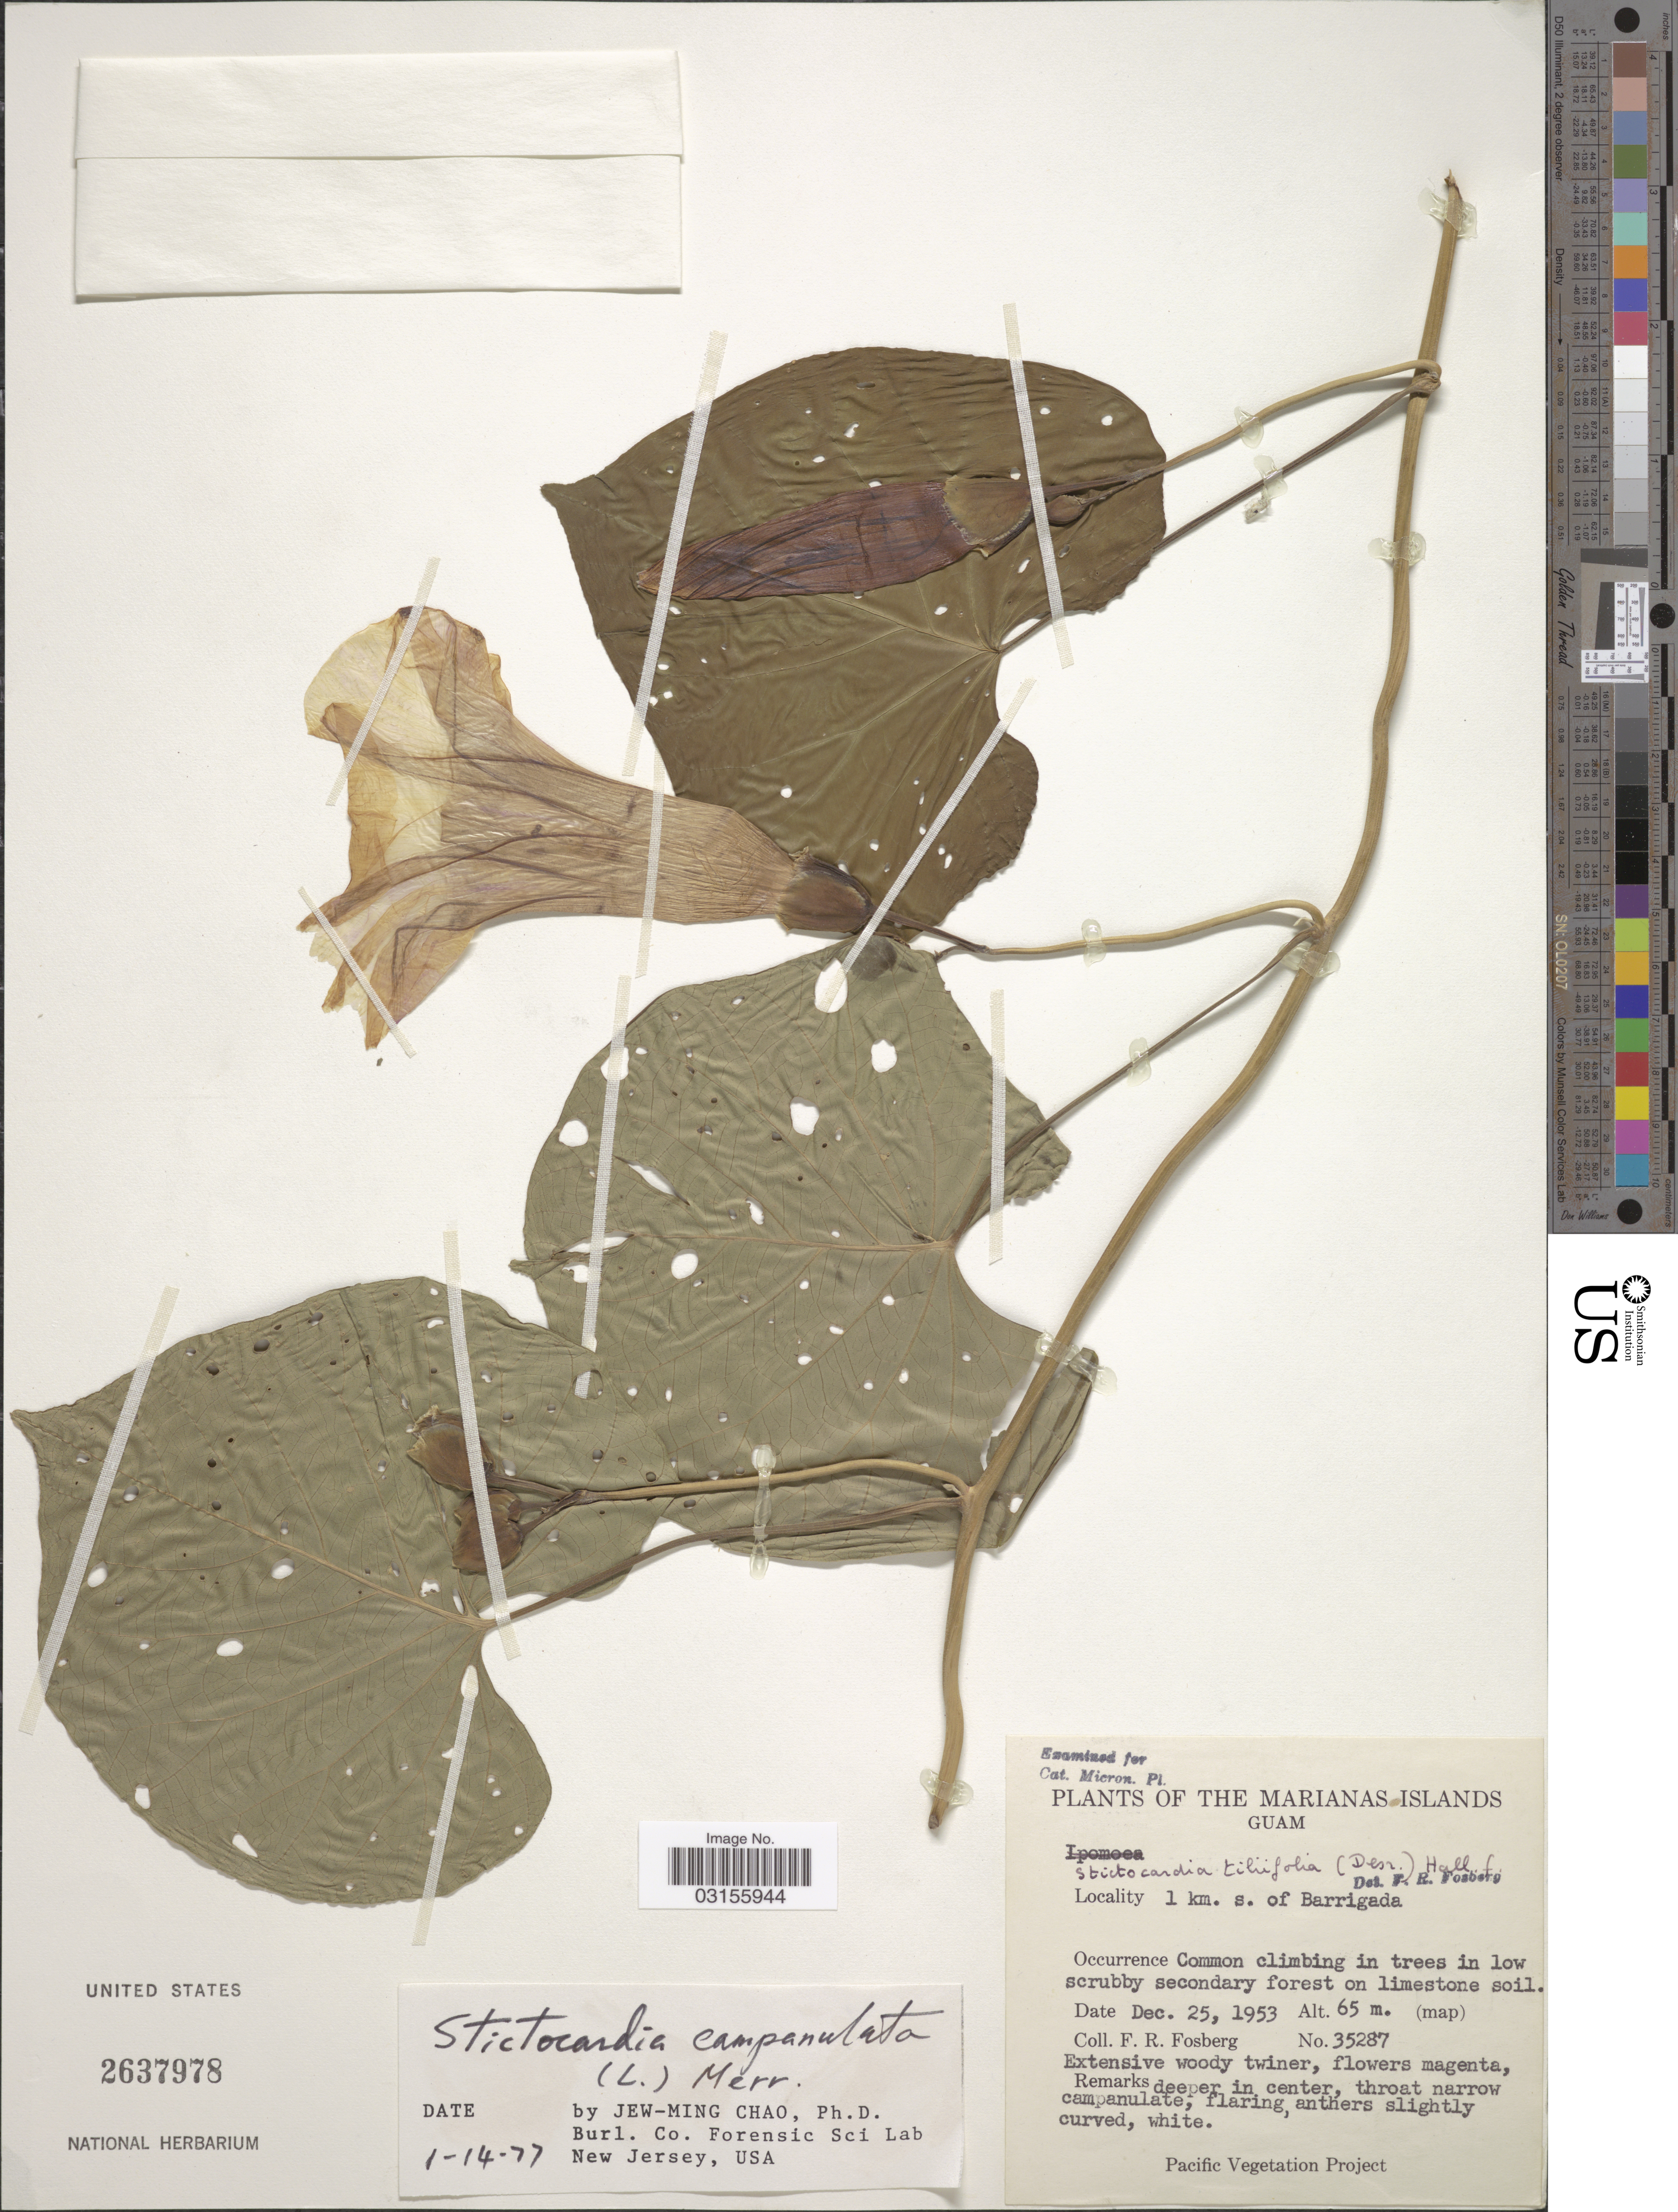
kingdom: Plantae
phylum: Tracheophyta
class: Magnoliopsida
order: Solanales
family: Convolvulaceae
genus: Stictocardia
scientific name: Stictocardia tiliifolia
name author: (Desr.) Hallier f.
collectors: F. R. Fosberg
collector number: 35287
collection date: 1953-12-25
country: Guam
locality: Marianas Islands. 1 km. s. of Barrigada.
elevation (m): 65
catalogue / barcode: US 2637978